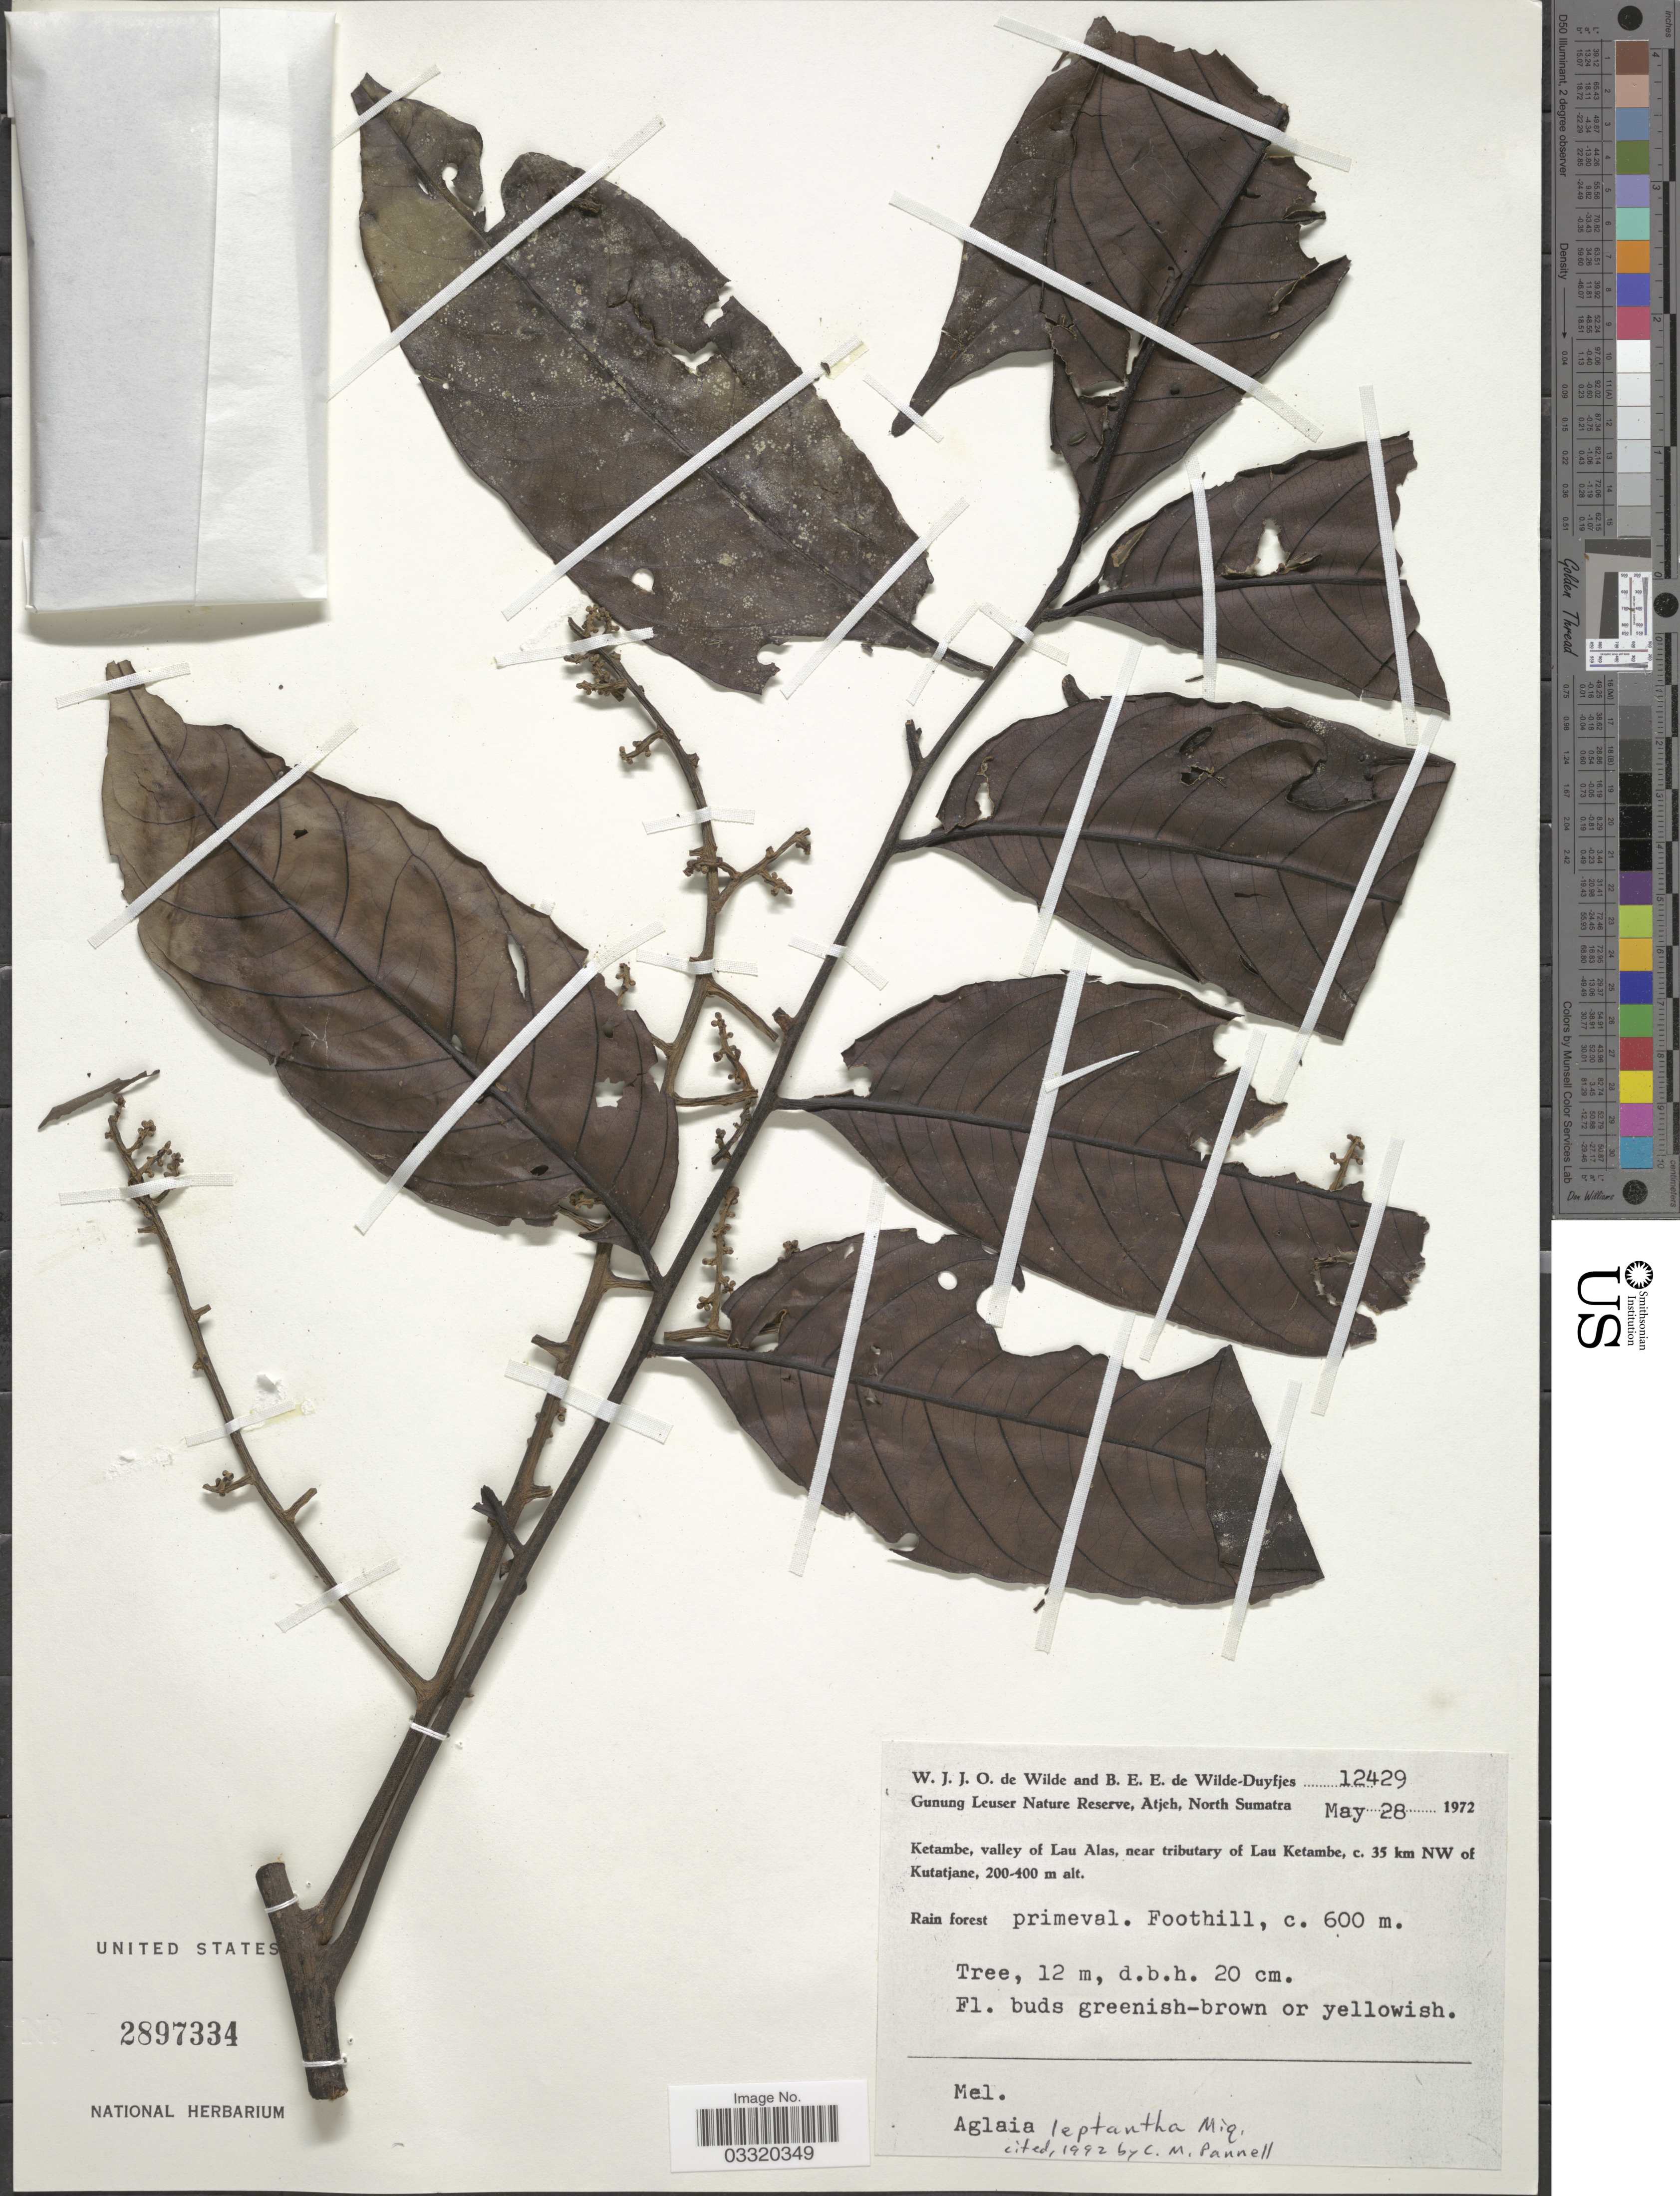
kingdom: Plantae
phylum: Tracheophyta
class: Magnoliopsida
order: Sapindales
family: Meliaceae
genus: Aglaia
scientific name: Aglaia leptantha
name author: Miq.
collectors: W. J. de Wilde & B. E. de Wilde-Duyfjes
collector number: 12429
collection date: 1972-05-28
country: Indonesia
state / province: Sumatra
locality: Gunung Leuser Nature Reserve, Atjeh, North Sumatra. Ketambe. valley of Lau Alas, near tributary of Lau Ketambe, c. 35 km NW of Kutatjane. Foothill.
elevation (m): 600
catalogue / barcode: US 2897334